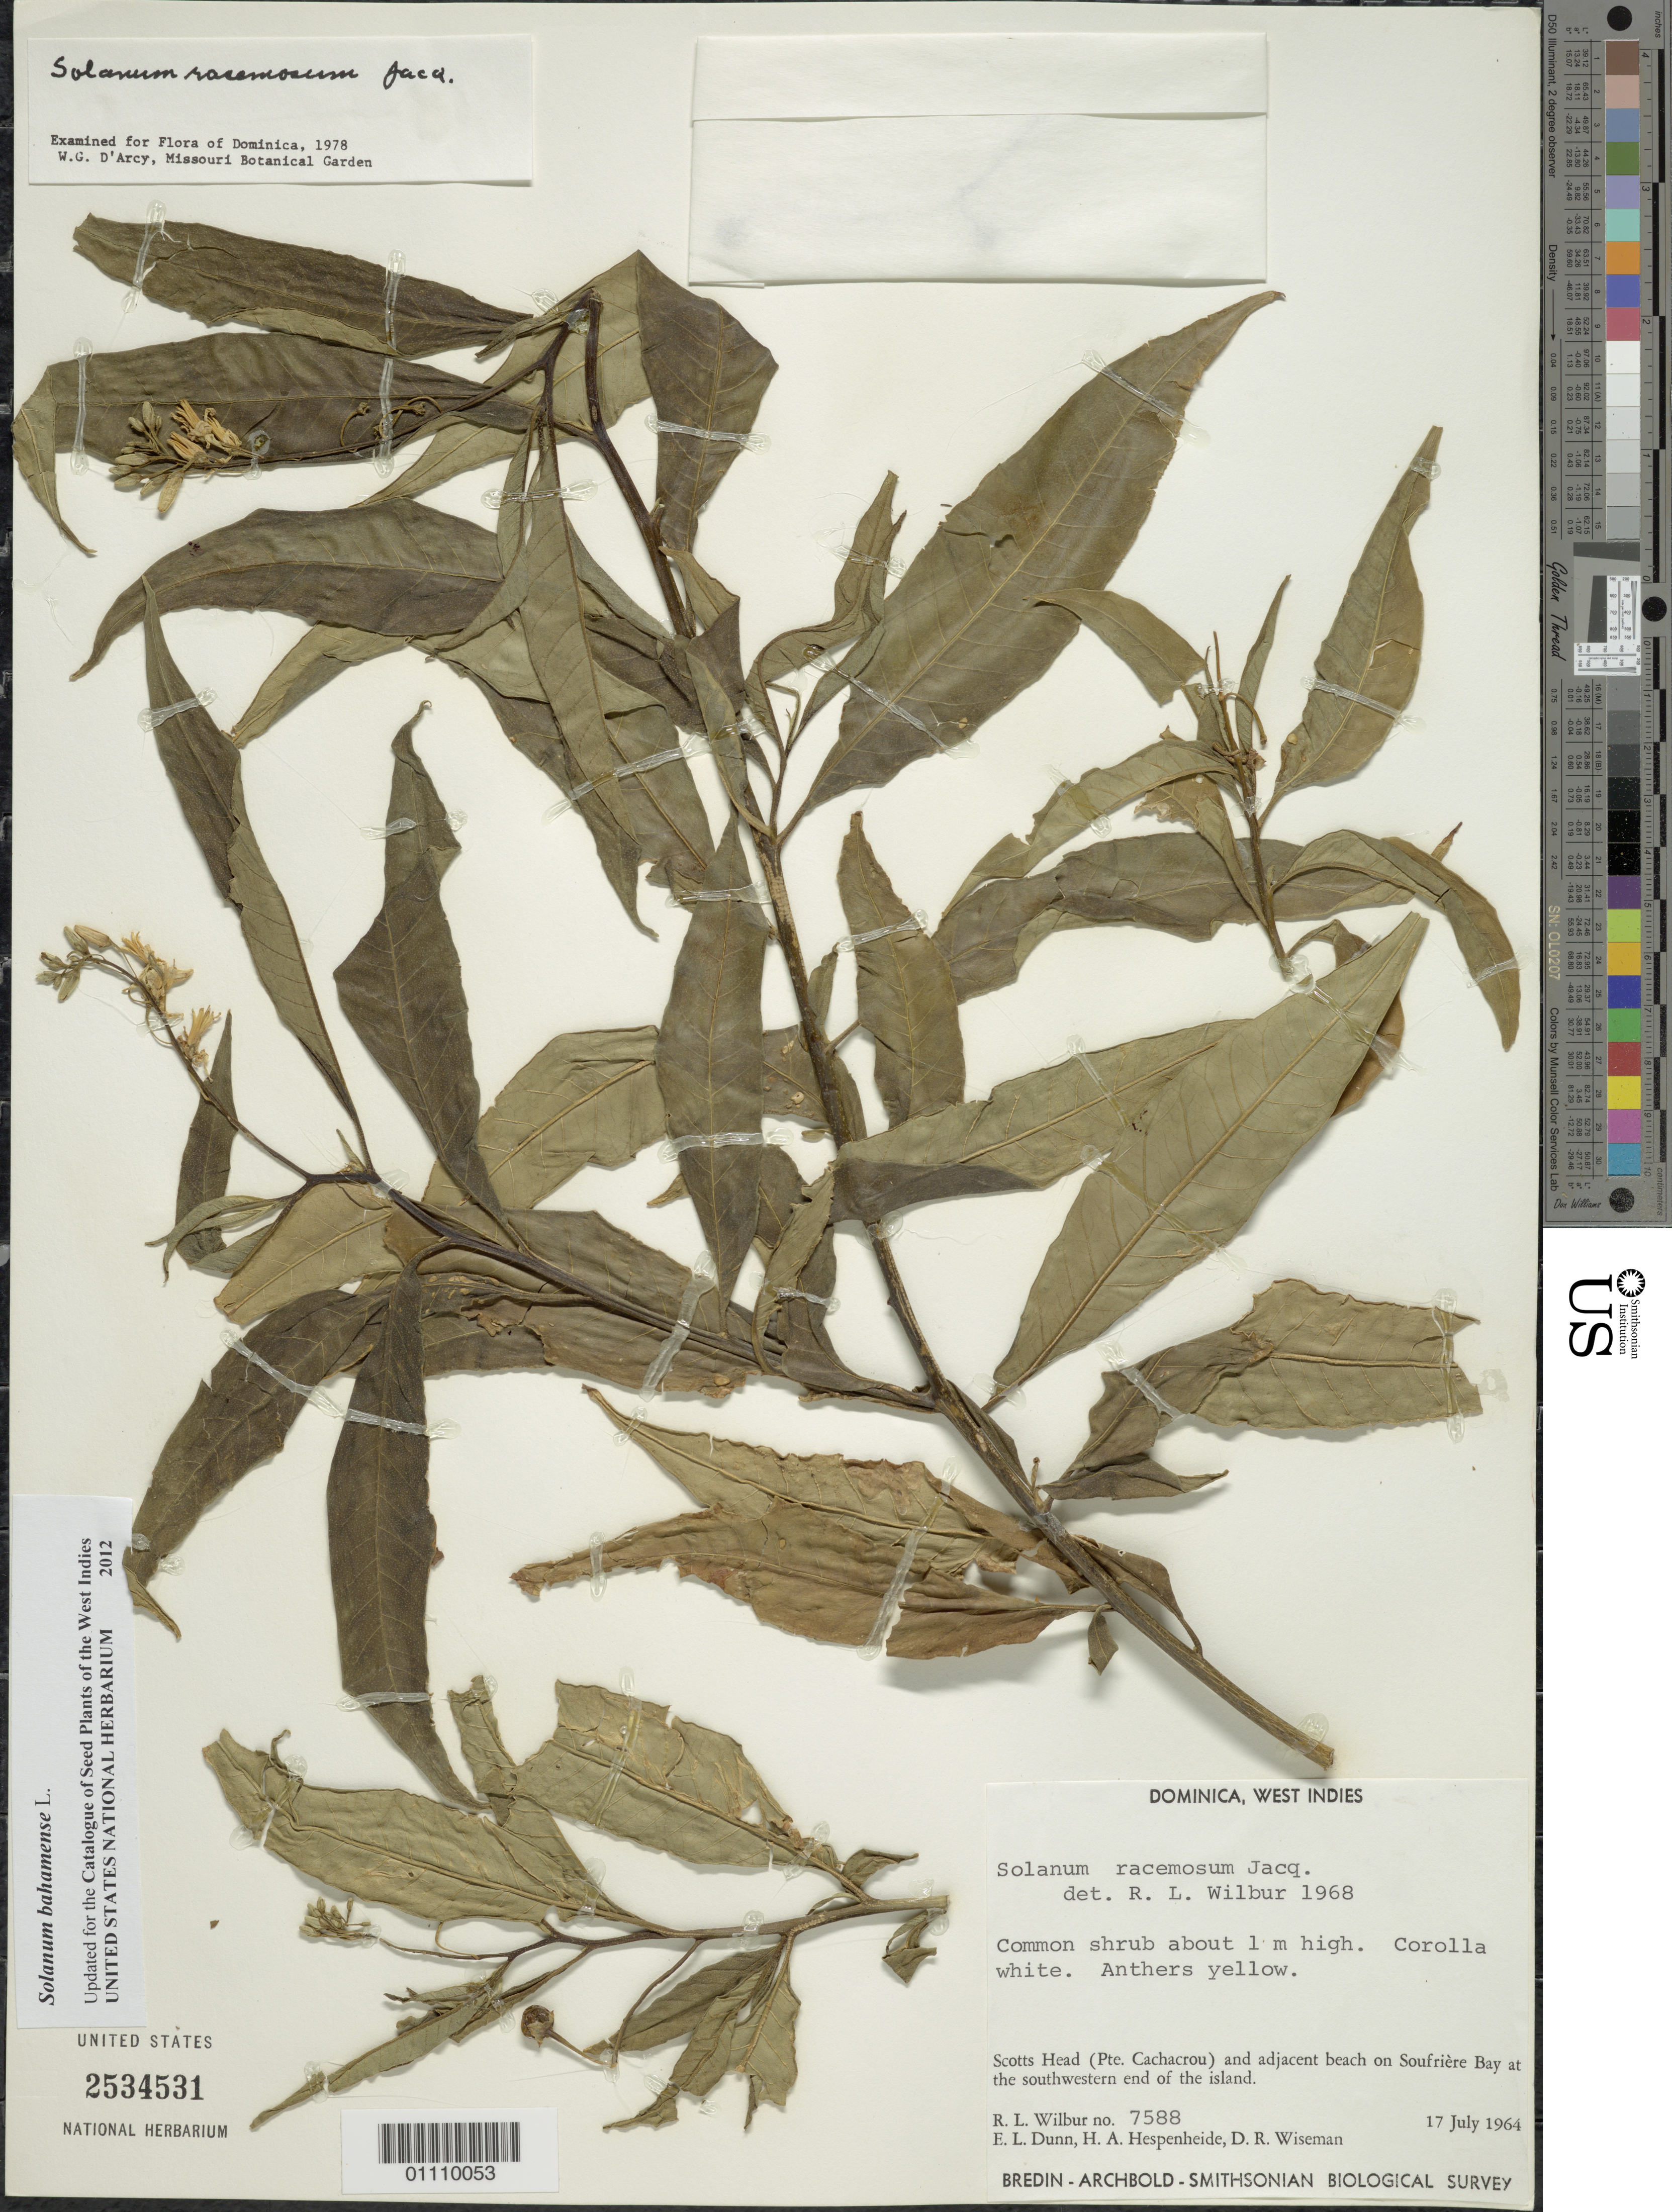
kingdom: Plantae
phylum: Tracheophyta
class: Magnoliopsida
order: Solanales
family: Solanaceae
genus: Solanum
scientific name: Solanum bahamense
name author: L.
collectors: R. L. Wilbur, H. A. Hespenheide & D. R. Wiseman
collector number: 7588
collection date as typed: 17 Jul 1964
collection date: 1964-07-17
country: Dominica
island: Dominica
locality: Scotts Head (Pte. Cachacrou) and adjacent beach on Soufrière Bay at SW end of island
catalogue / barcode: US 2534531